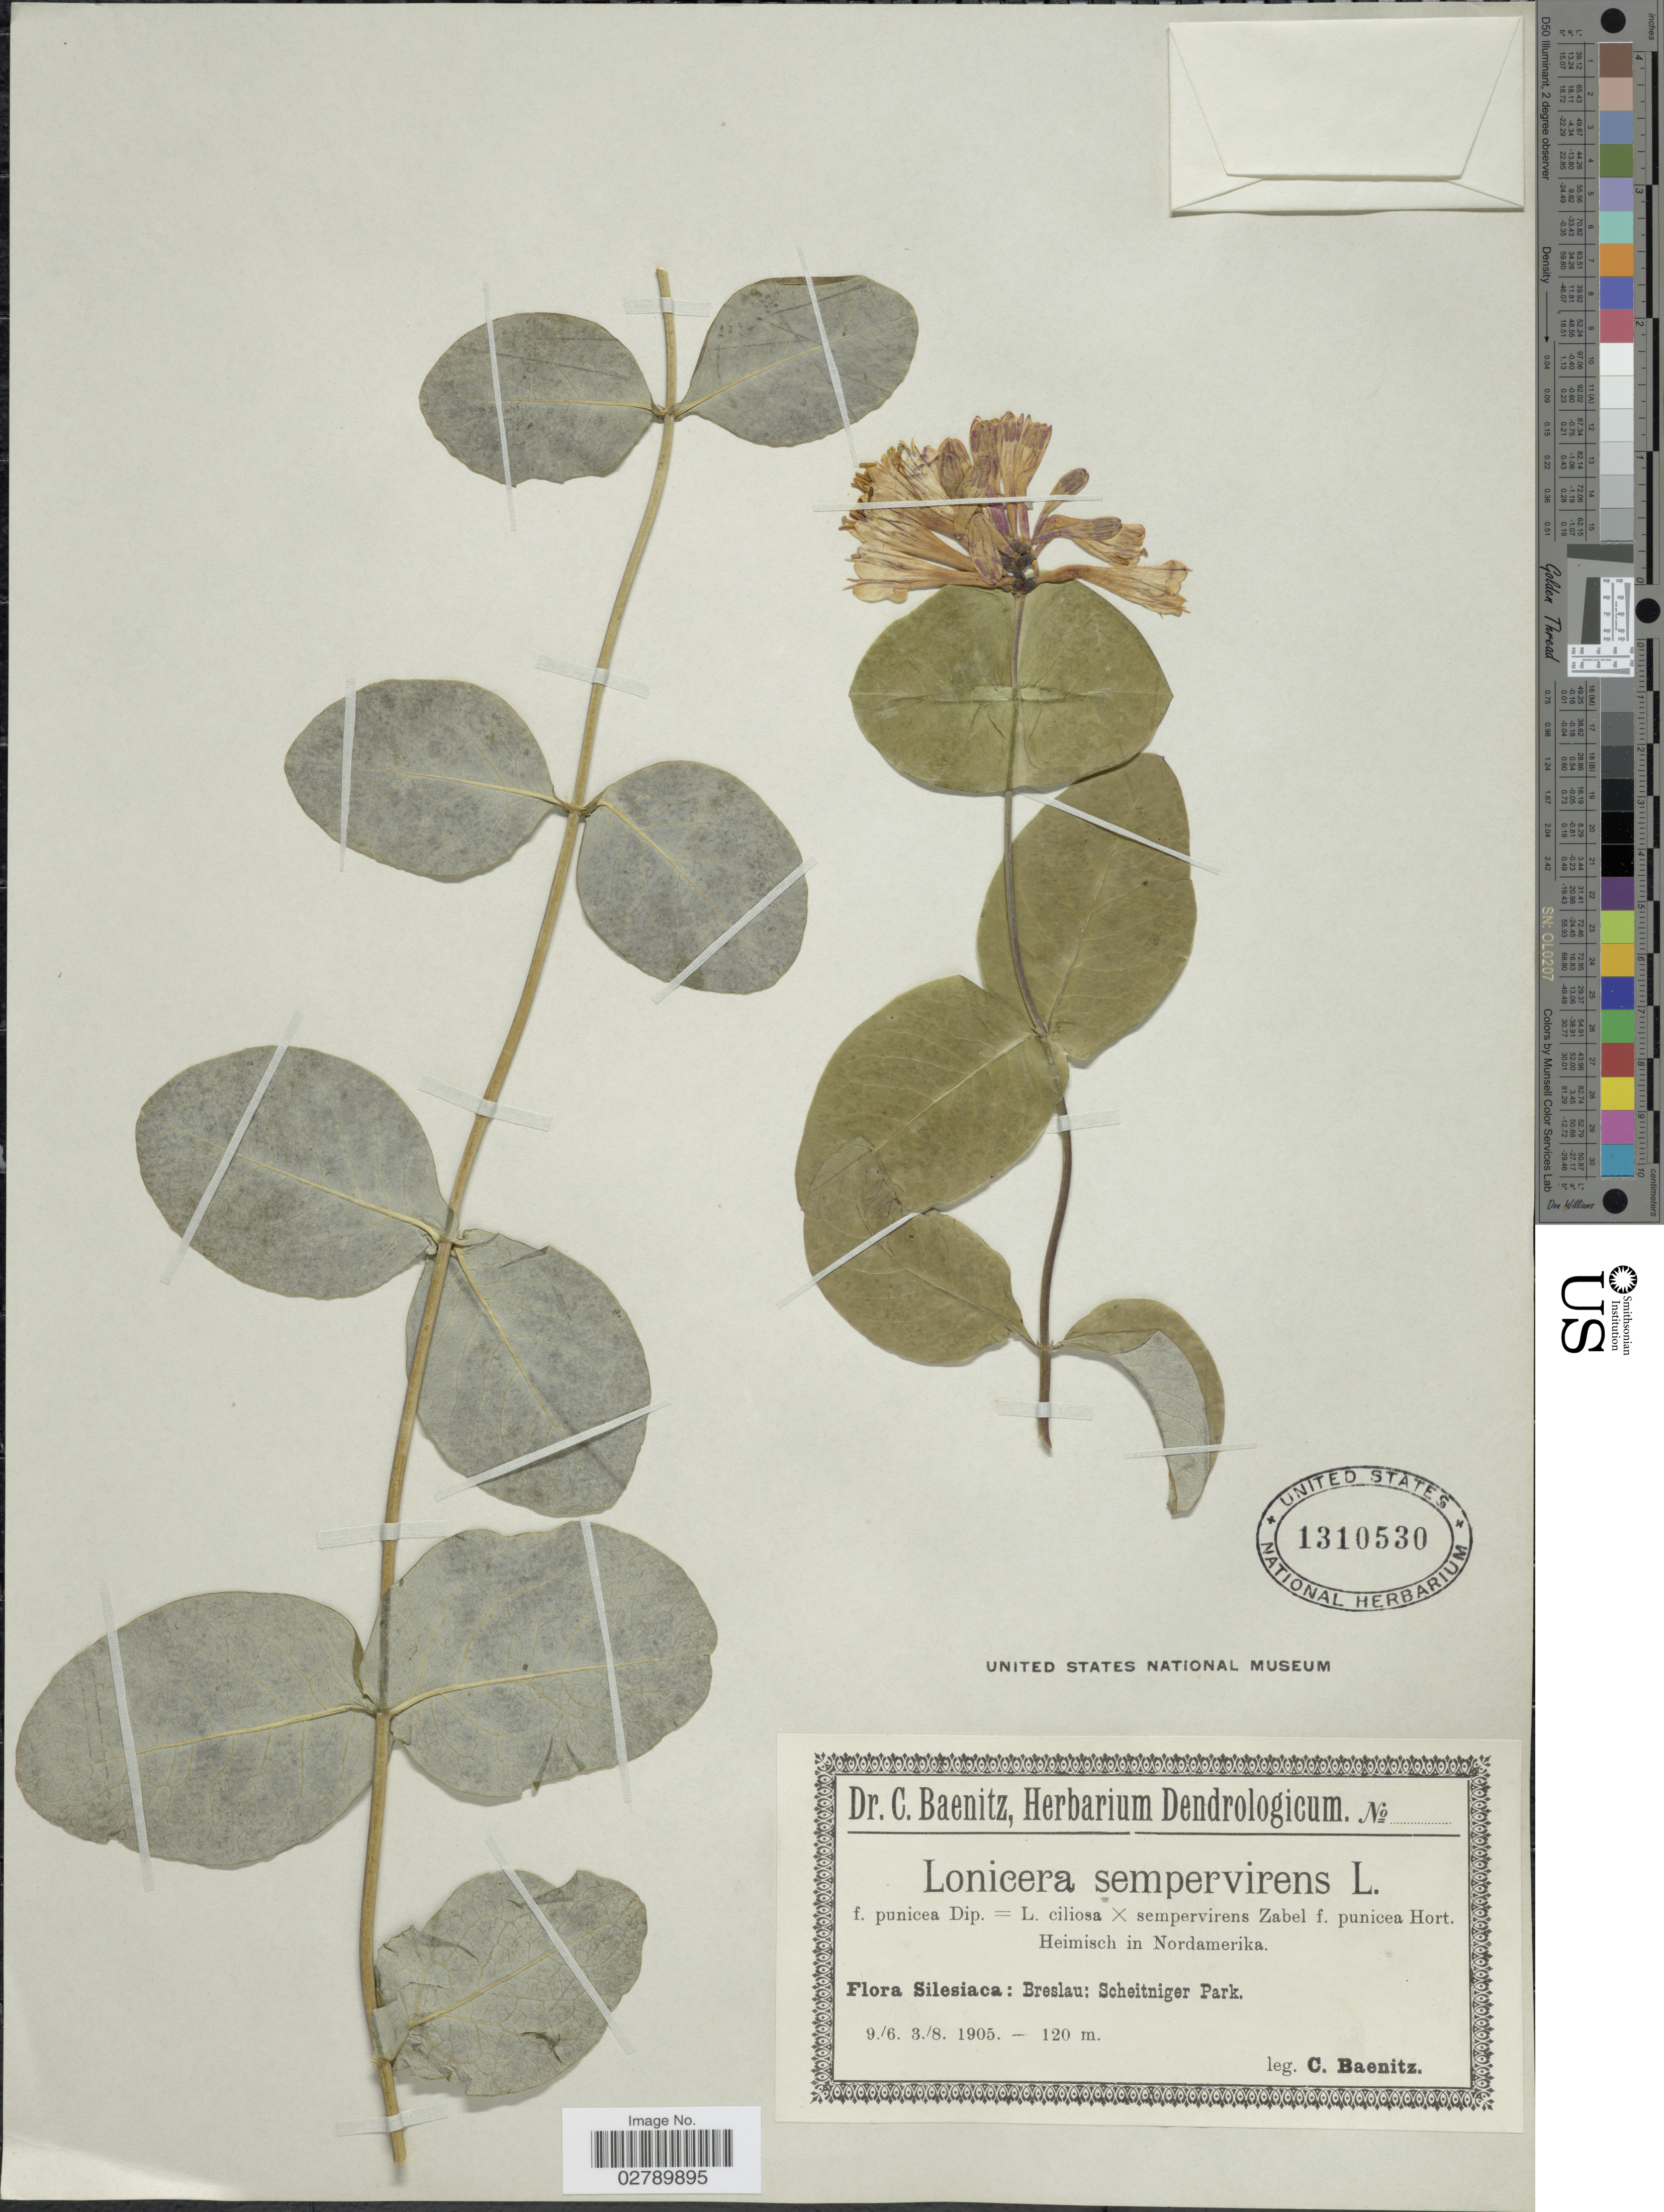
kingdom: Plantae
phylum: Tracheophyta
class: Magnoliopsida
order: Dipsacales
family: Caprifoliaceae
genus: Lonicera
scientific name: Lonicera sempervirens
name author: L.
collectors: C. G. Baenitz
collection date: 1905-06-09/1905-08-03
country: Poland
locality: Silesiaca: Breslau: Scheitniger Park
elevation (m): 120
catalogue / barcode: US 1310530